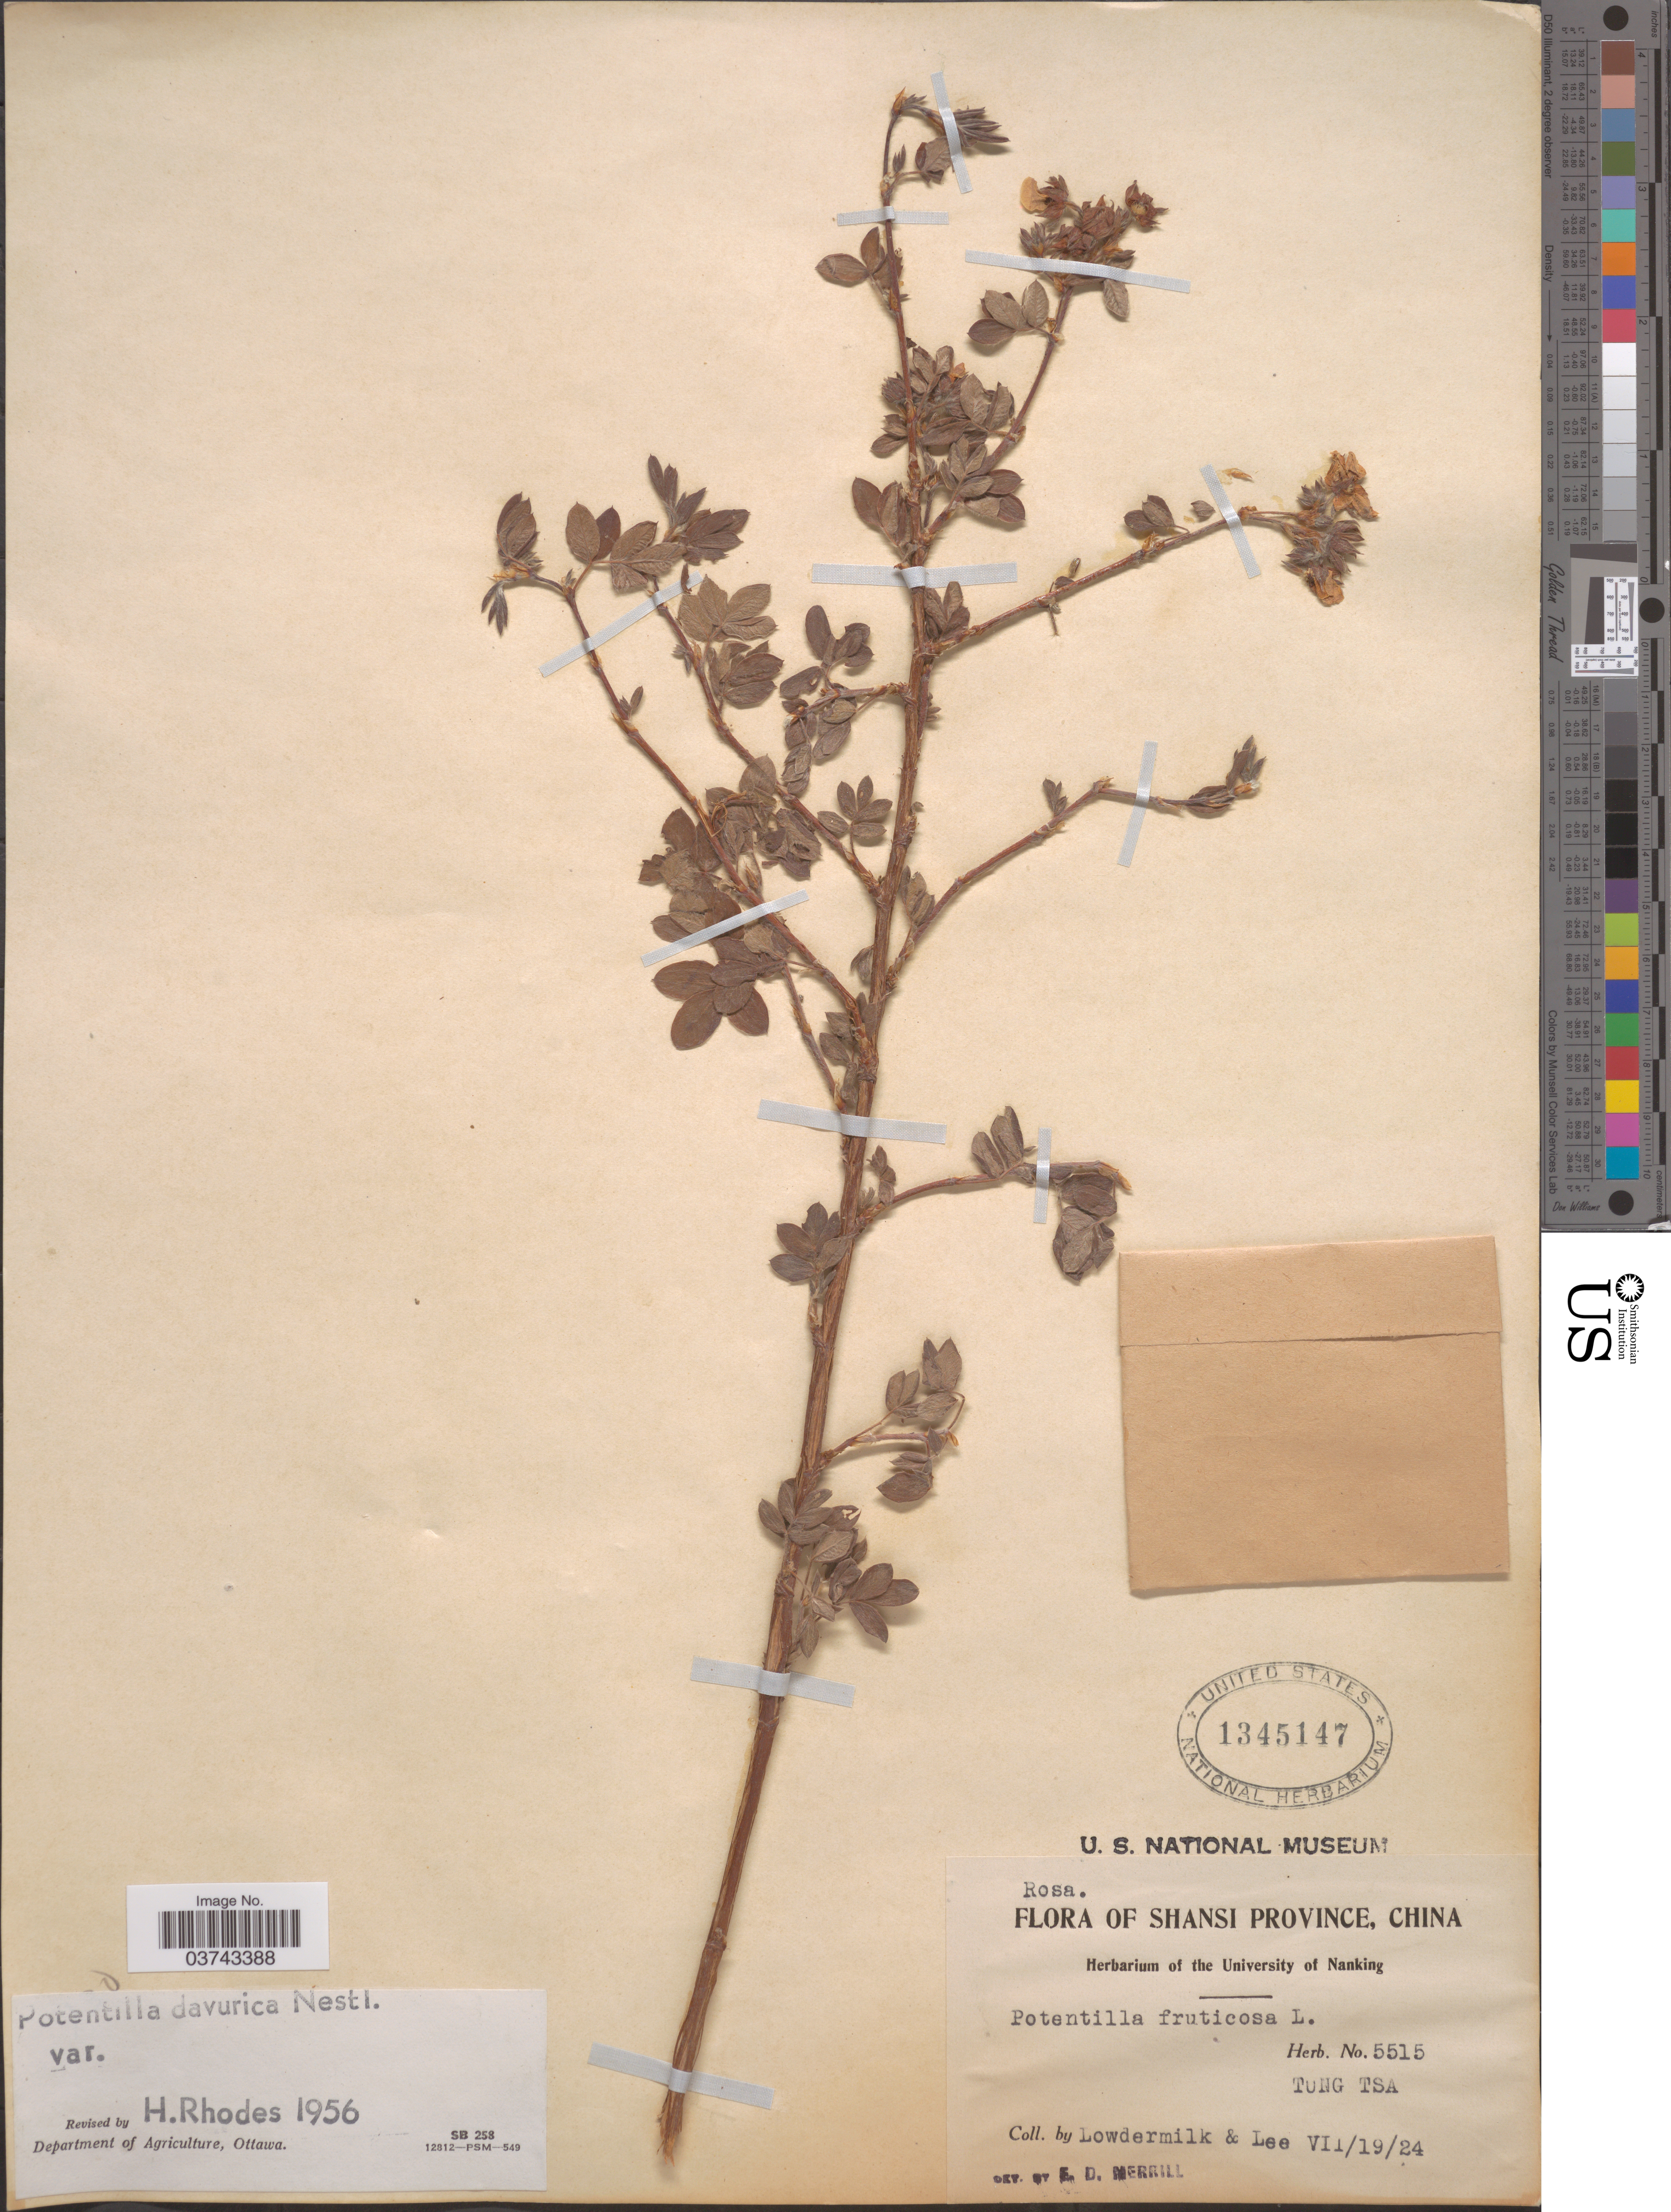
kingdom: Plantae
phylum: Tracheophyta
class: Magnoliopsida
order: Rosales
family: Rosaceae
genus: Dasiphora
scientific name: Dasiphora glabrata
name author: (Willd. ex Schltdl.) Soják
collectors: Lowdermilk & -. Lee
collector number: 5515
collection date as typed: Transcribed d/m/y: 19/7/24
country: China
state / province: Shanxi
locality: Shansi Province. Tung Tsa.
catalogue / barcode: US 1345147